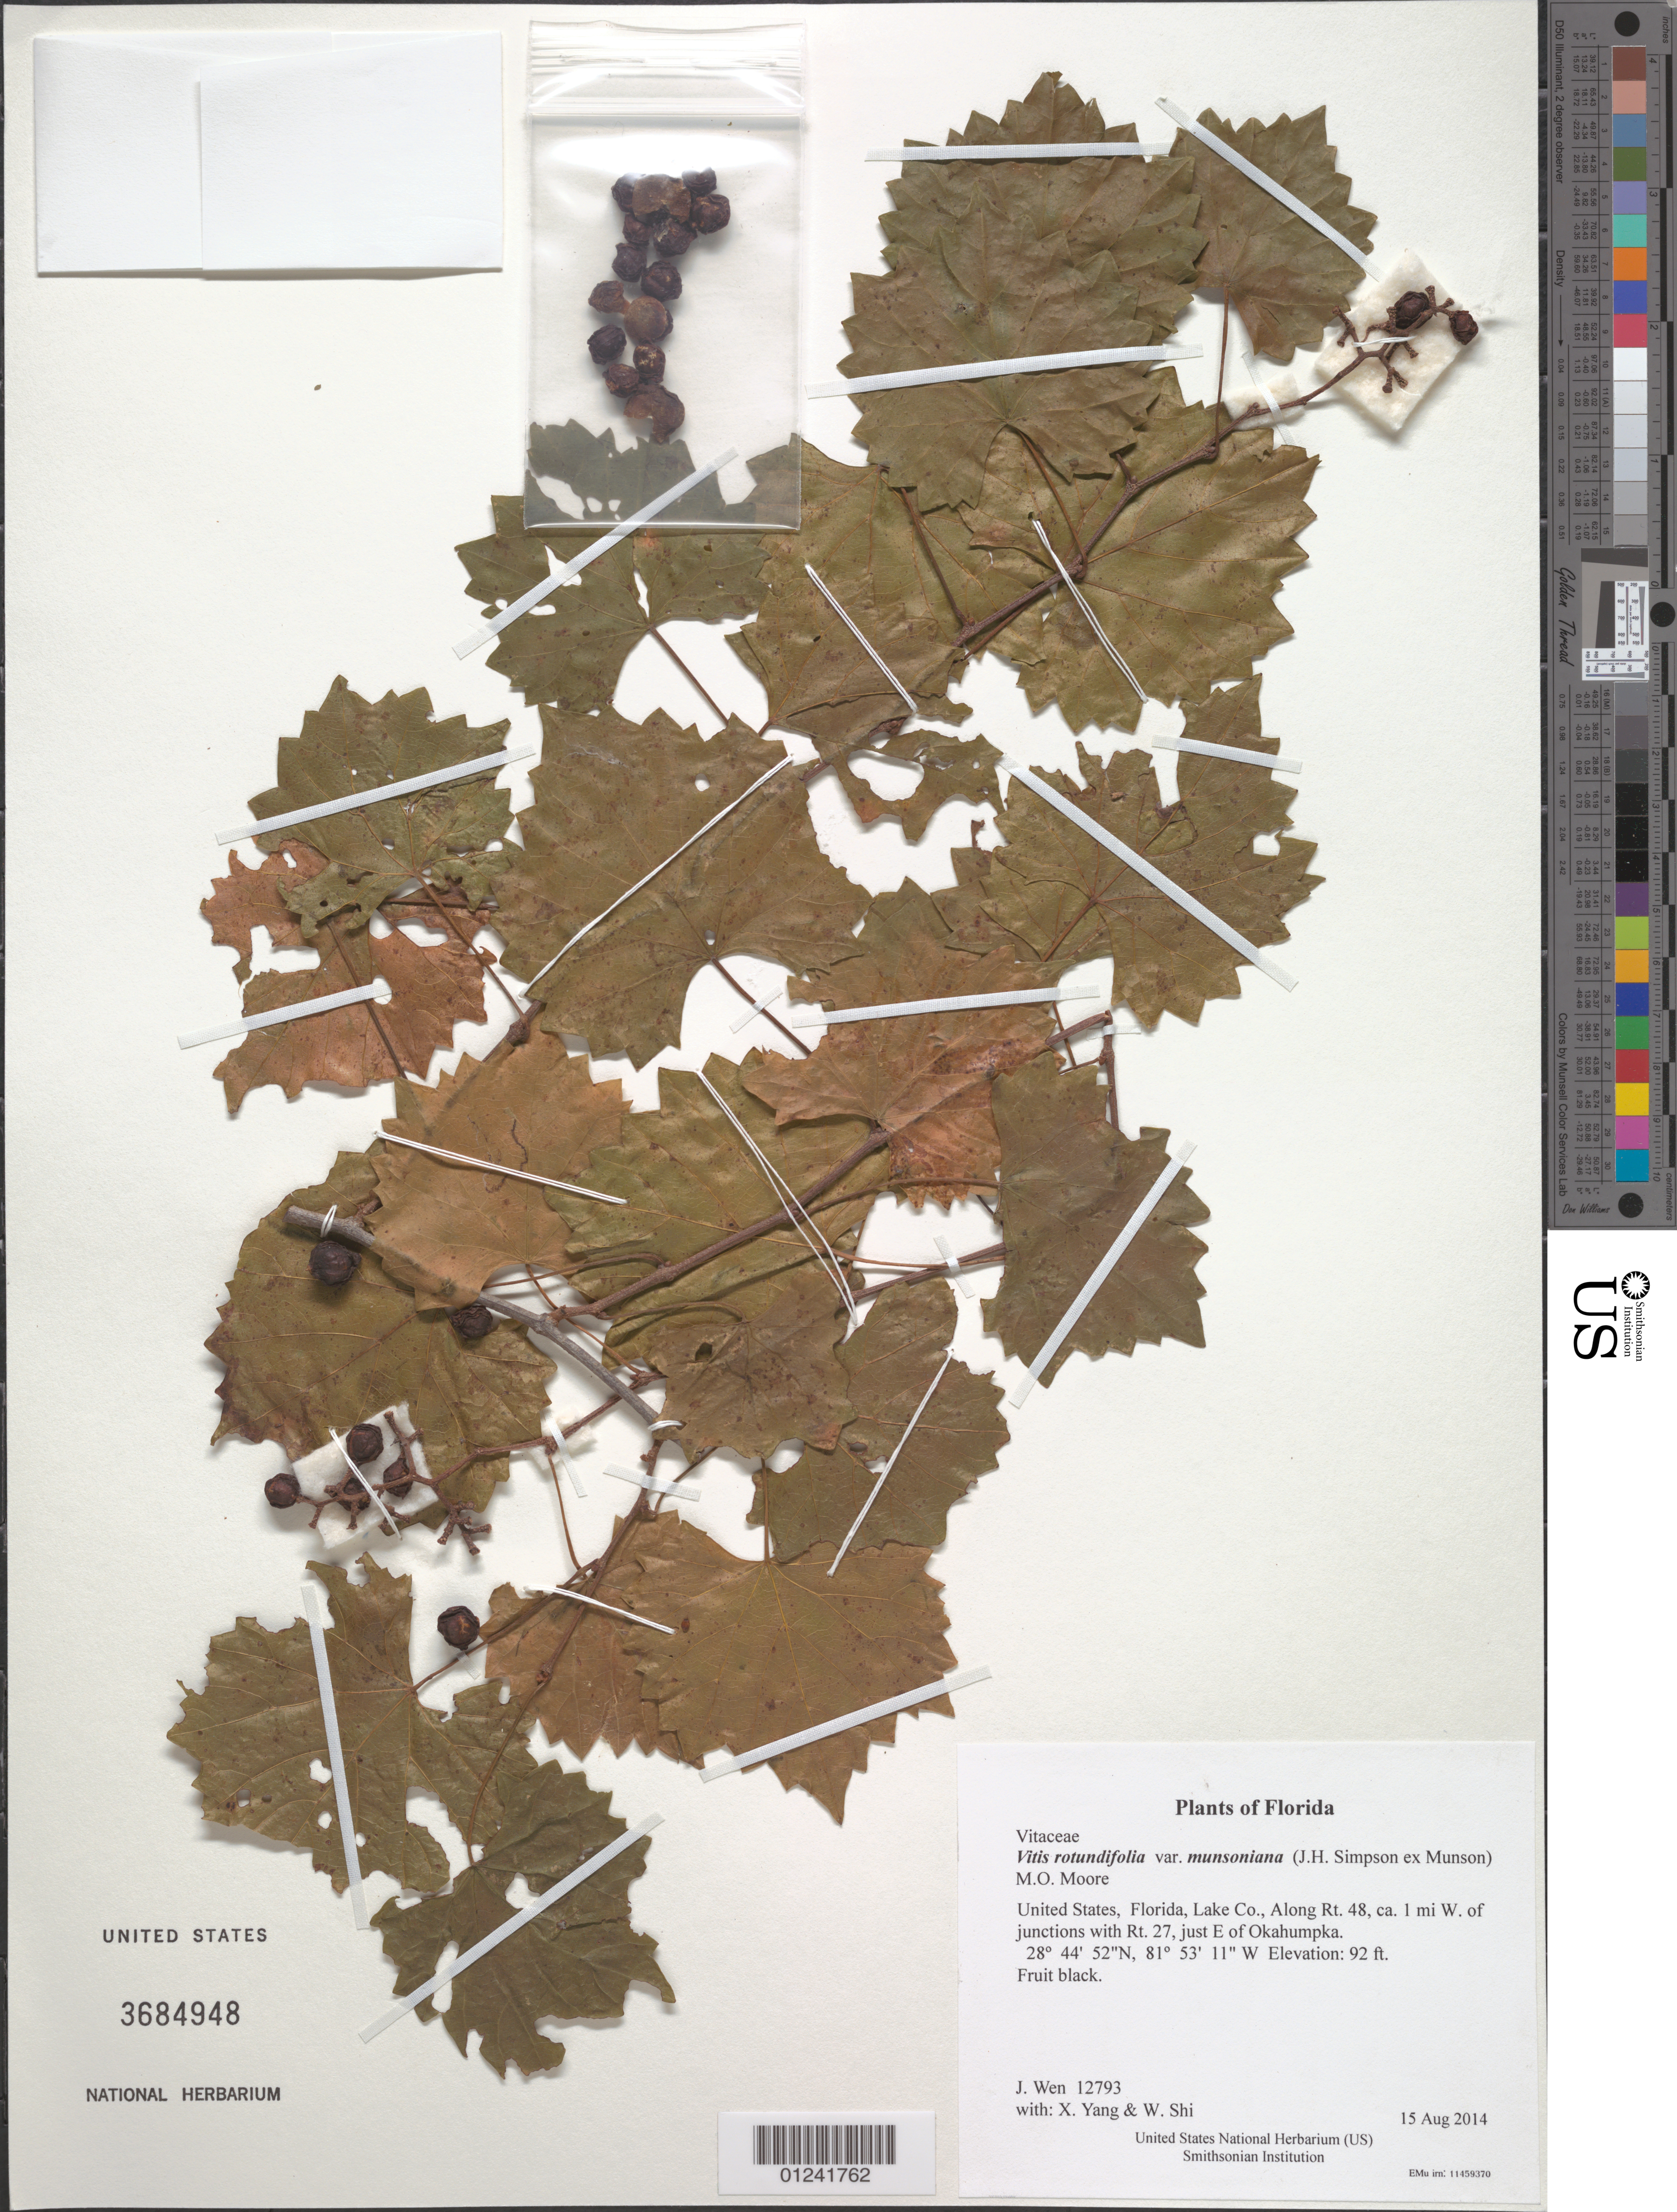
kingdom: Plantae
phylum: Tracheophyta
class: Magnoliopsida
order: Vitales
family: Vitaceae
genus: Vitis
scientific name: Vitis rotundifolia var. munsoniana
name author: (J.H. Simpson ex Munson) M.O. Moore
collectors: J. Wen, X. Yang & W. Shi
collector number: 12793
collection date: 2014-08-15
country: United States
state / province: Florida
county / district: Lake Co.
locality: Along Rt. 48, ca. 1 mi W. of junctions with Rt. 27, just E of Okahumpka.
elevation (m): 28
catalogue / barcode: US 3684948